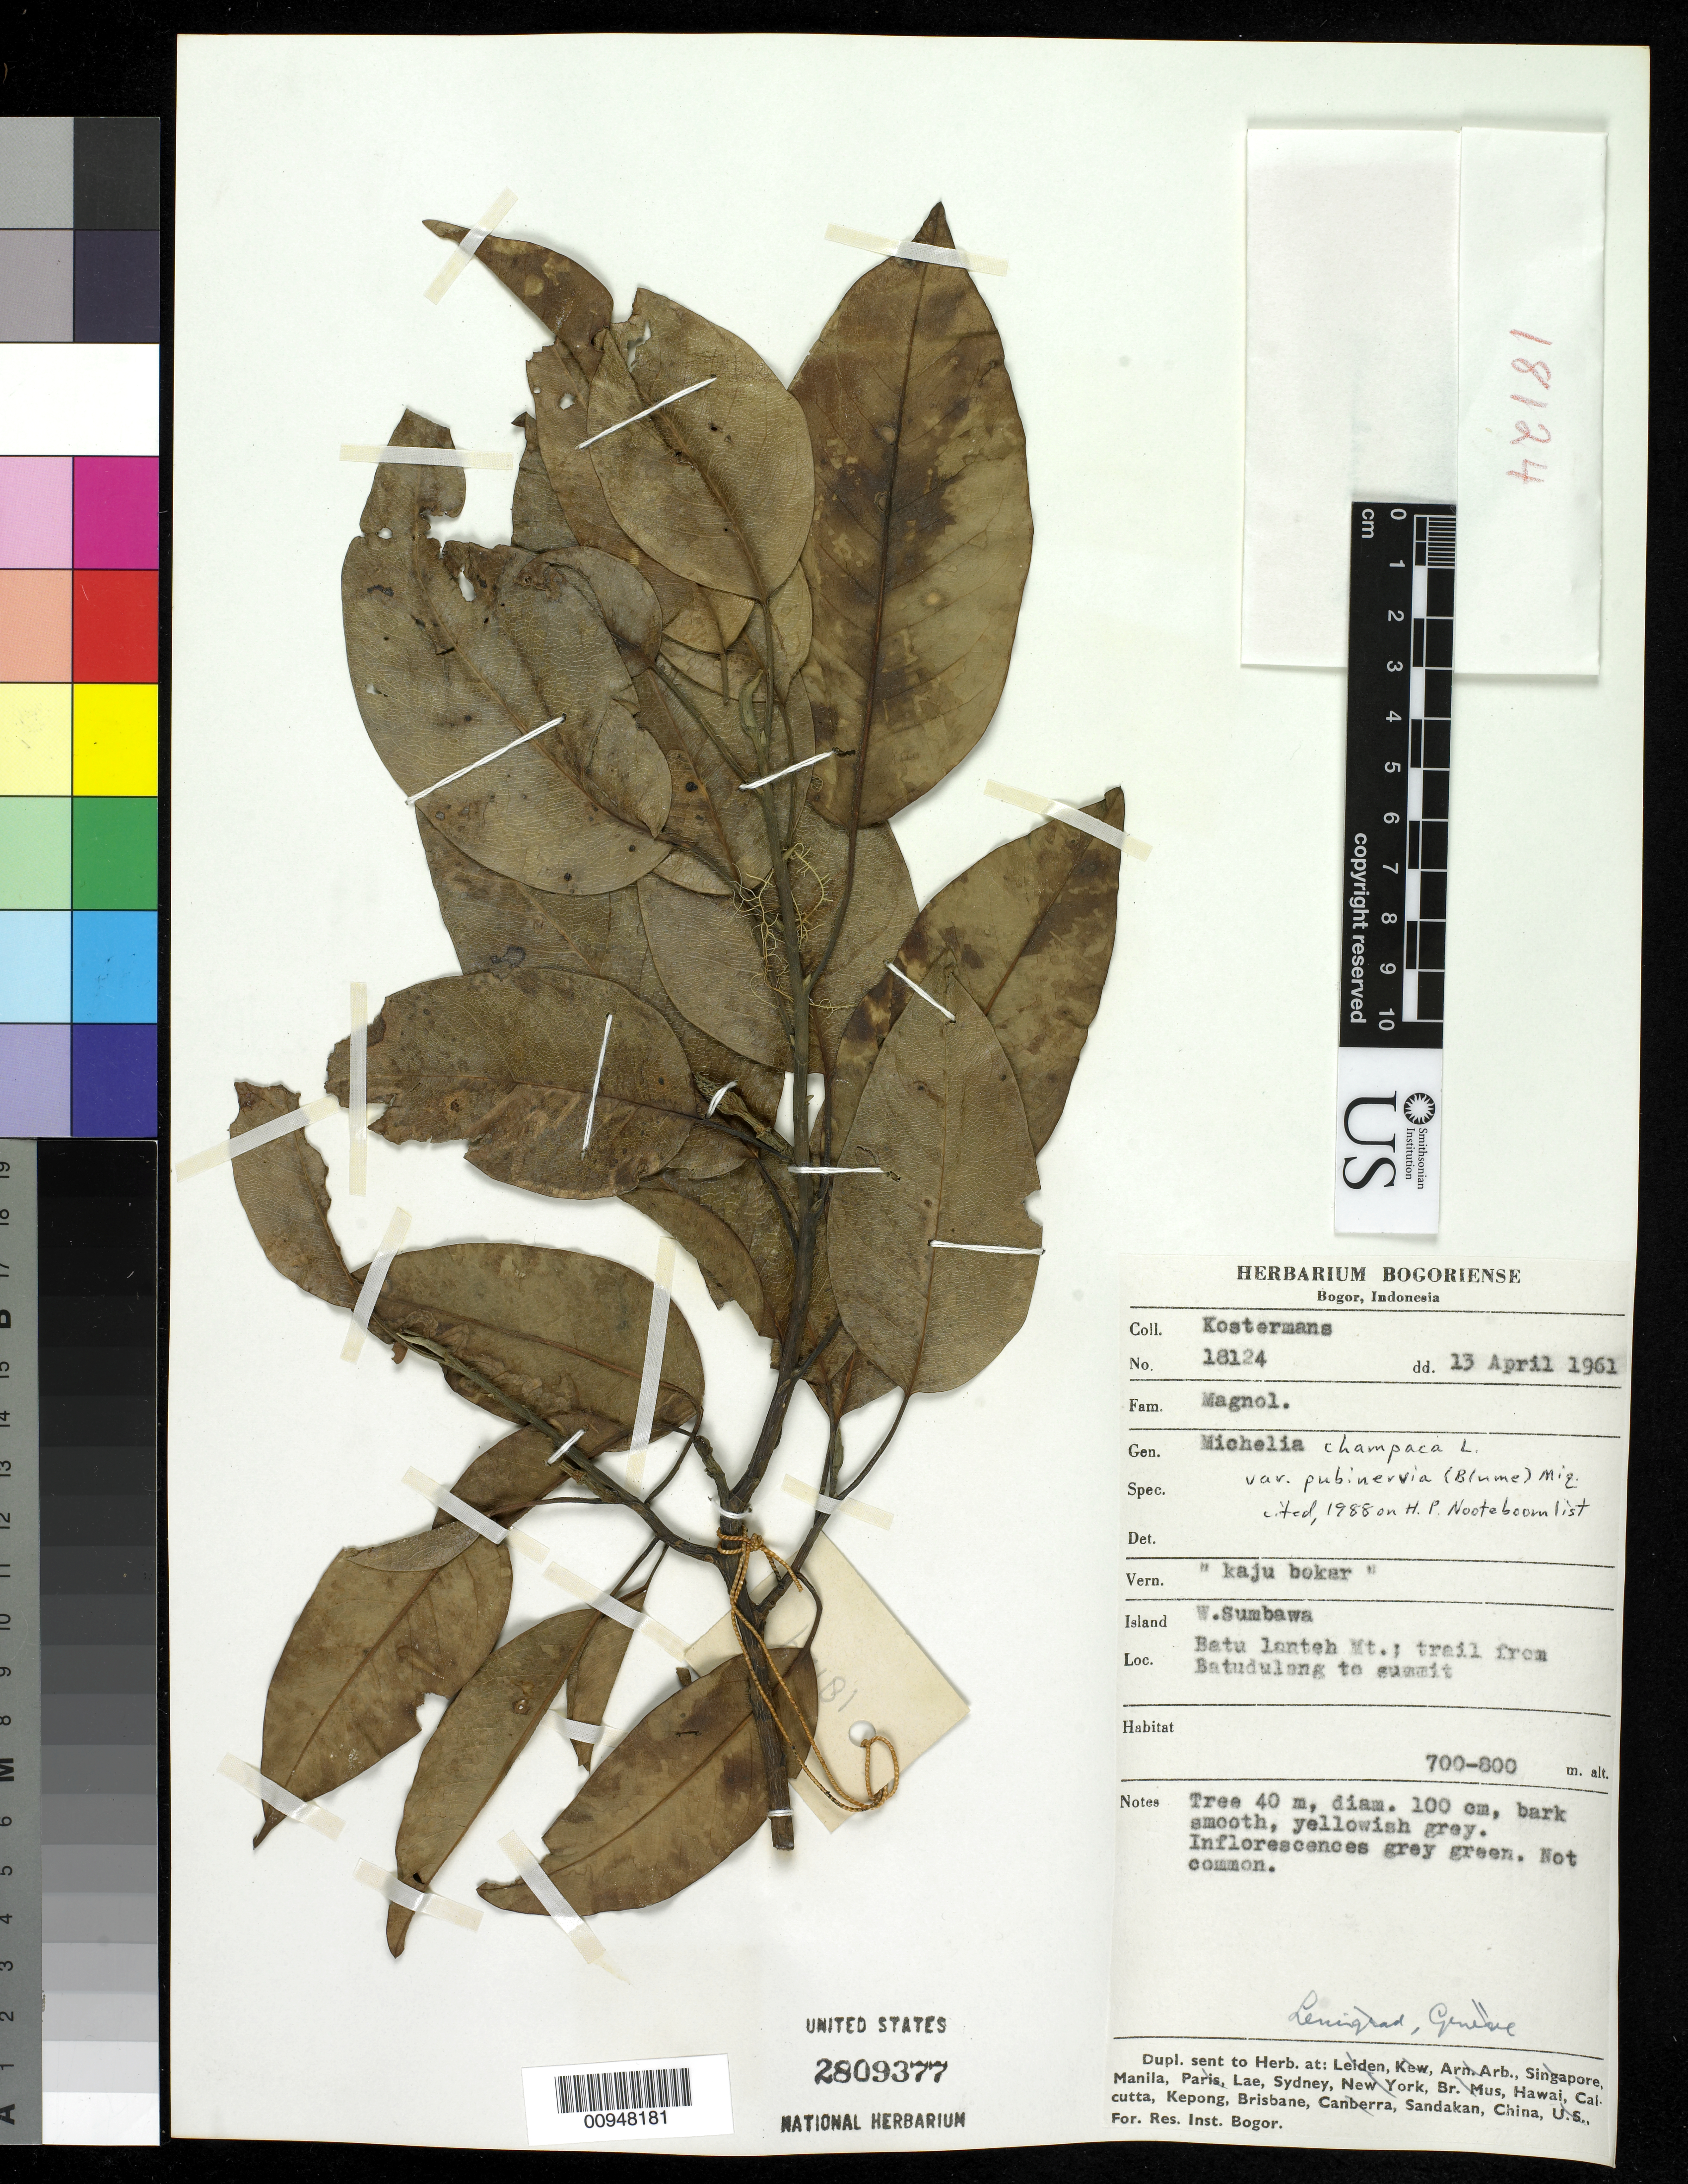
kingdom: Plantae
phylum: Tracheophyta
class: Magnoliopsida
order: Magnoliales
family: Magnoliaceae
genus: Magnolia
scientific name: Magnolia champaca var. pubinervia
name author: (Blume) Figlar & Noot.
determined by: Strong, Mark T., (BOT), Smithsonian Institution - National Museum of Natural History (UNITED STATES)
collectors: A. J. G. Kostermans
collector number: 18124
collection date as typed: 13 Apr 1961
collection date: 1961-04-13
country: Indonesia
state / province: Lesser Sunda Is.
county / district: West Nusa Tenggara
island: Sumbawa I.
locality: West Sumbawa, Batu Lanteh Mt.; trail from Batudulang to summit.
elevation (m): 700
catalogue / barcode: US 2809377